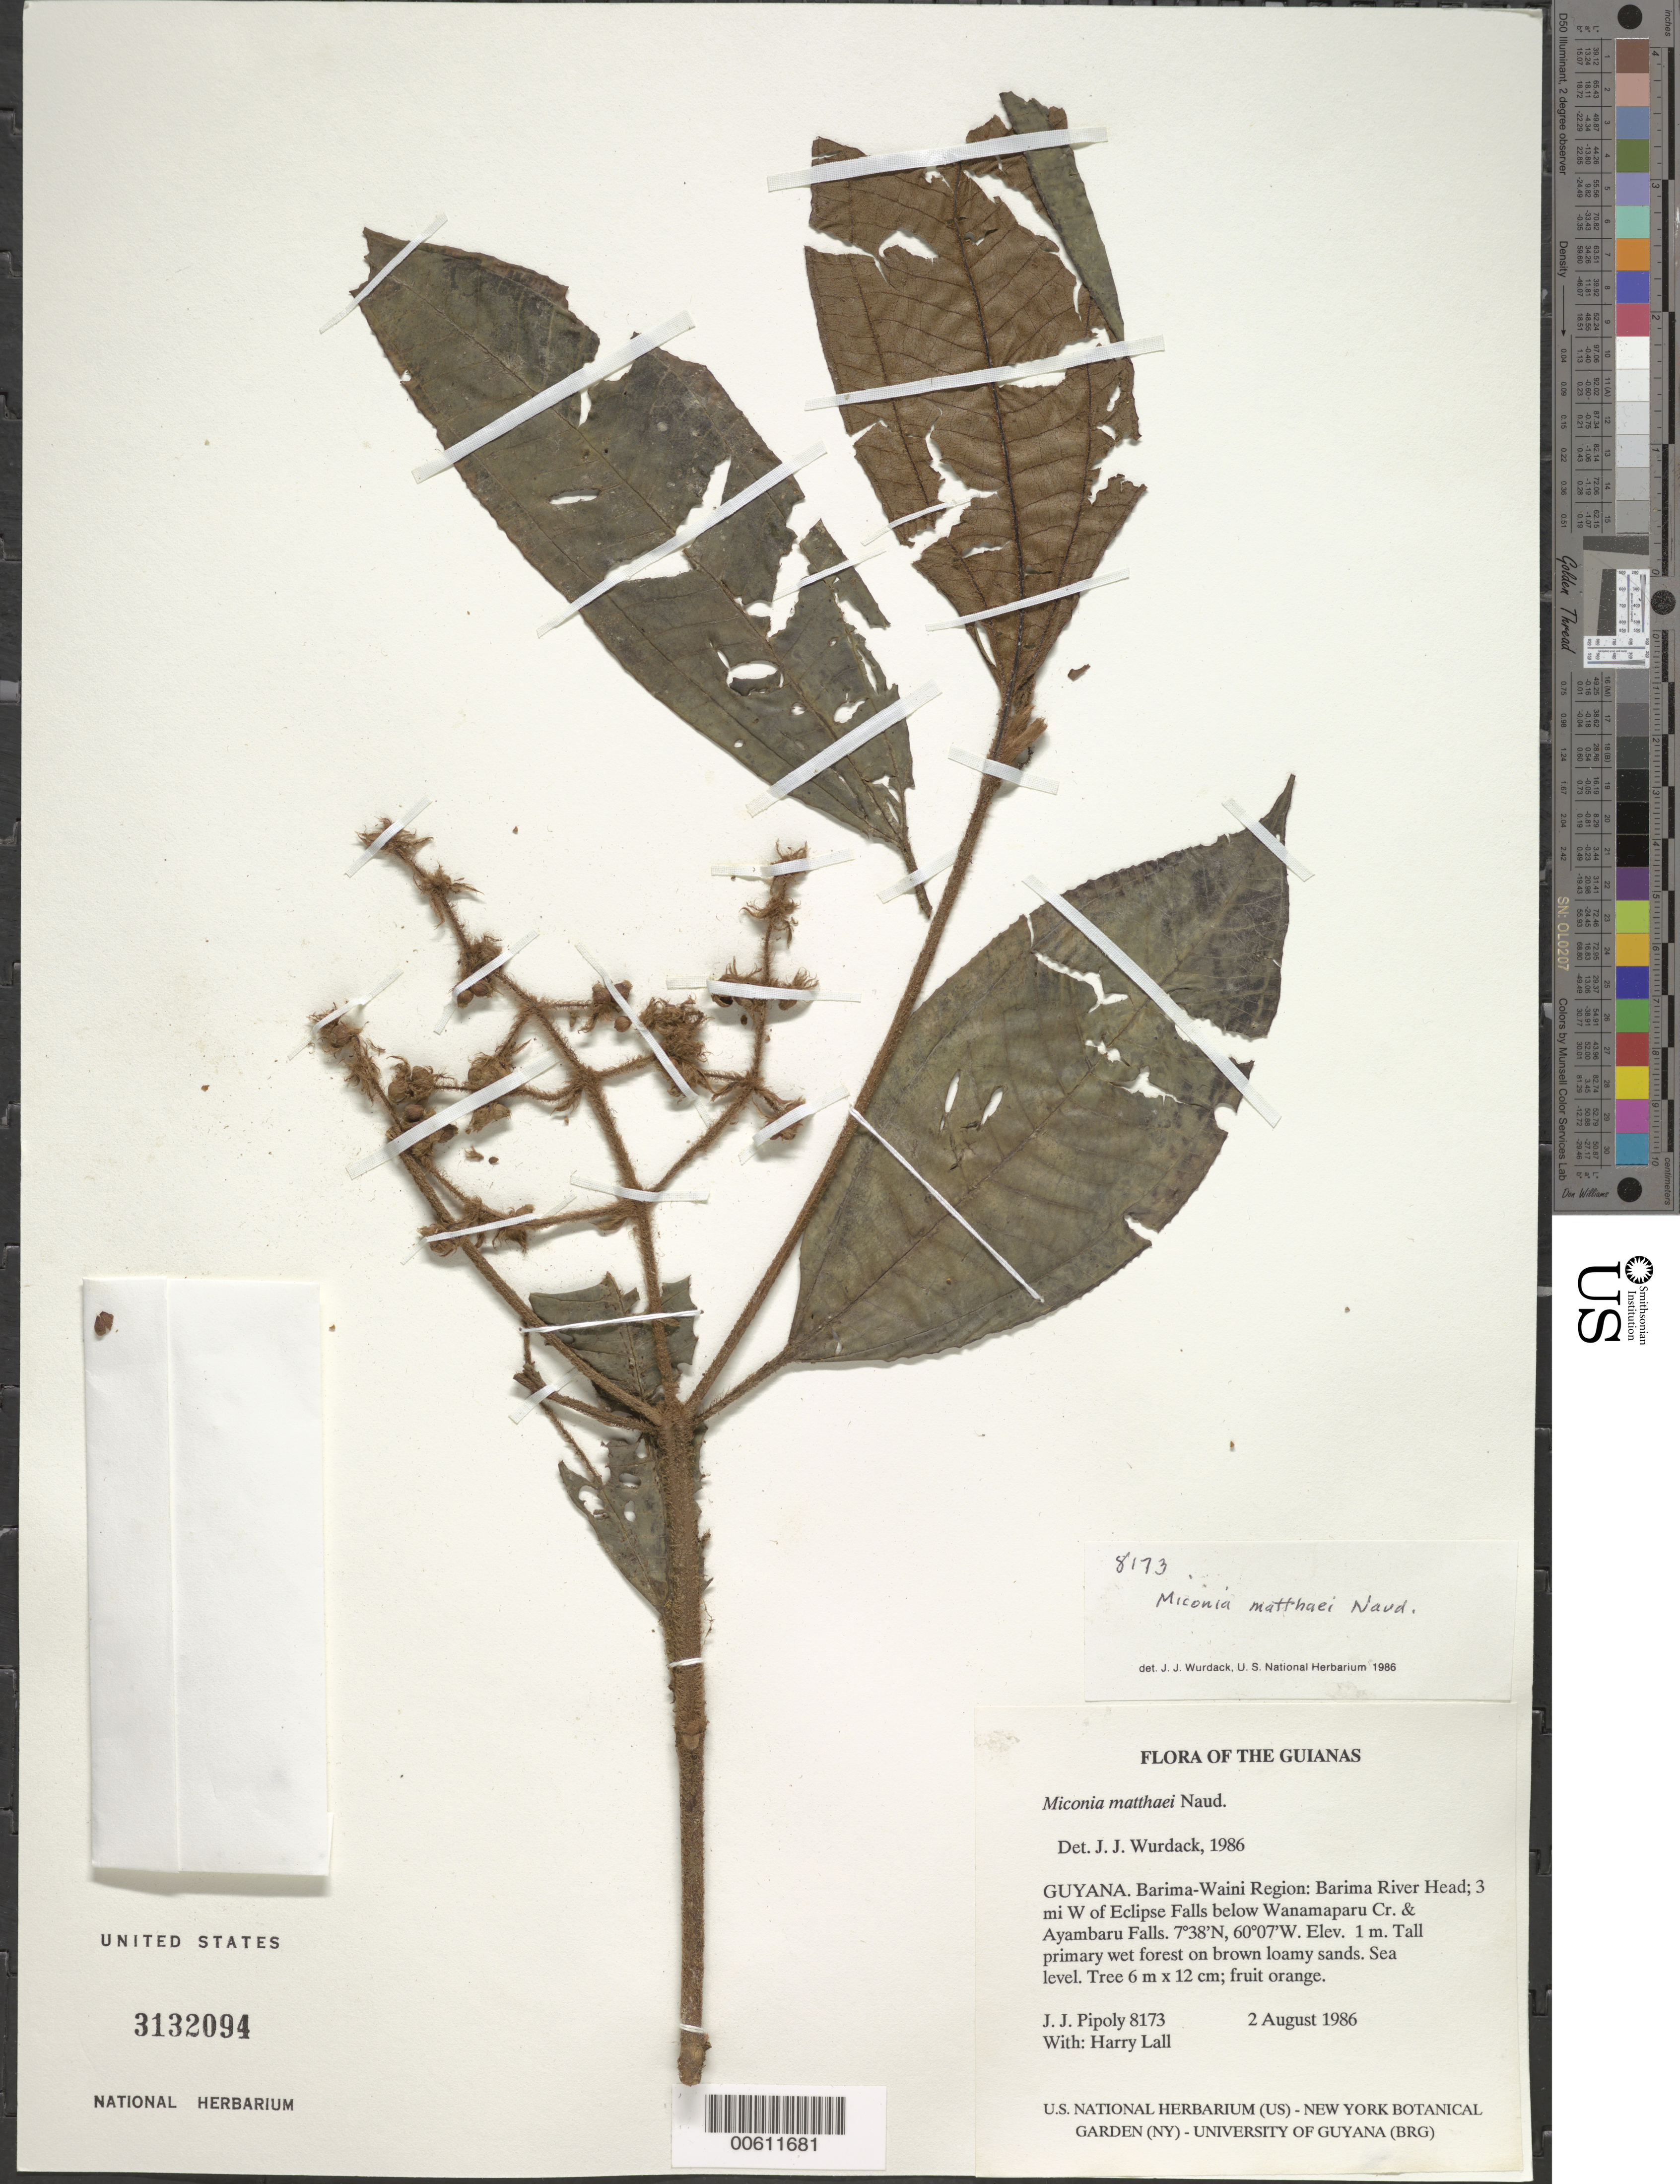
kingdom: Plantae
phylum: Tracheophyta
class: Magnoliopsida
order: Myrtales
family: Melastomataceae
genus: Miconia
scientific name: Miconia matthaei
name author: Naudin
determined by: Wurdack, John J., (US), US (UNITED STATES)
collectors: J. J. Pipoly & H. Lall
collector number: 8173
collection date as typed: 2 August 1986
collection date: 1986-08-02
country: Guyana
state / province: Barima-Waini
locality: Barima River head; 3 mi W of Eclipse Falls below Wanamaparu Cr. & Ayambaru Falls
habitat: Tall primary wet forest on brown loamy sands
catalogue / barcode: US 3132094